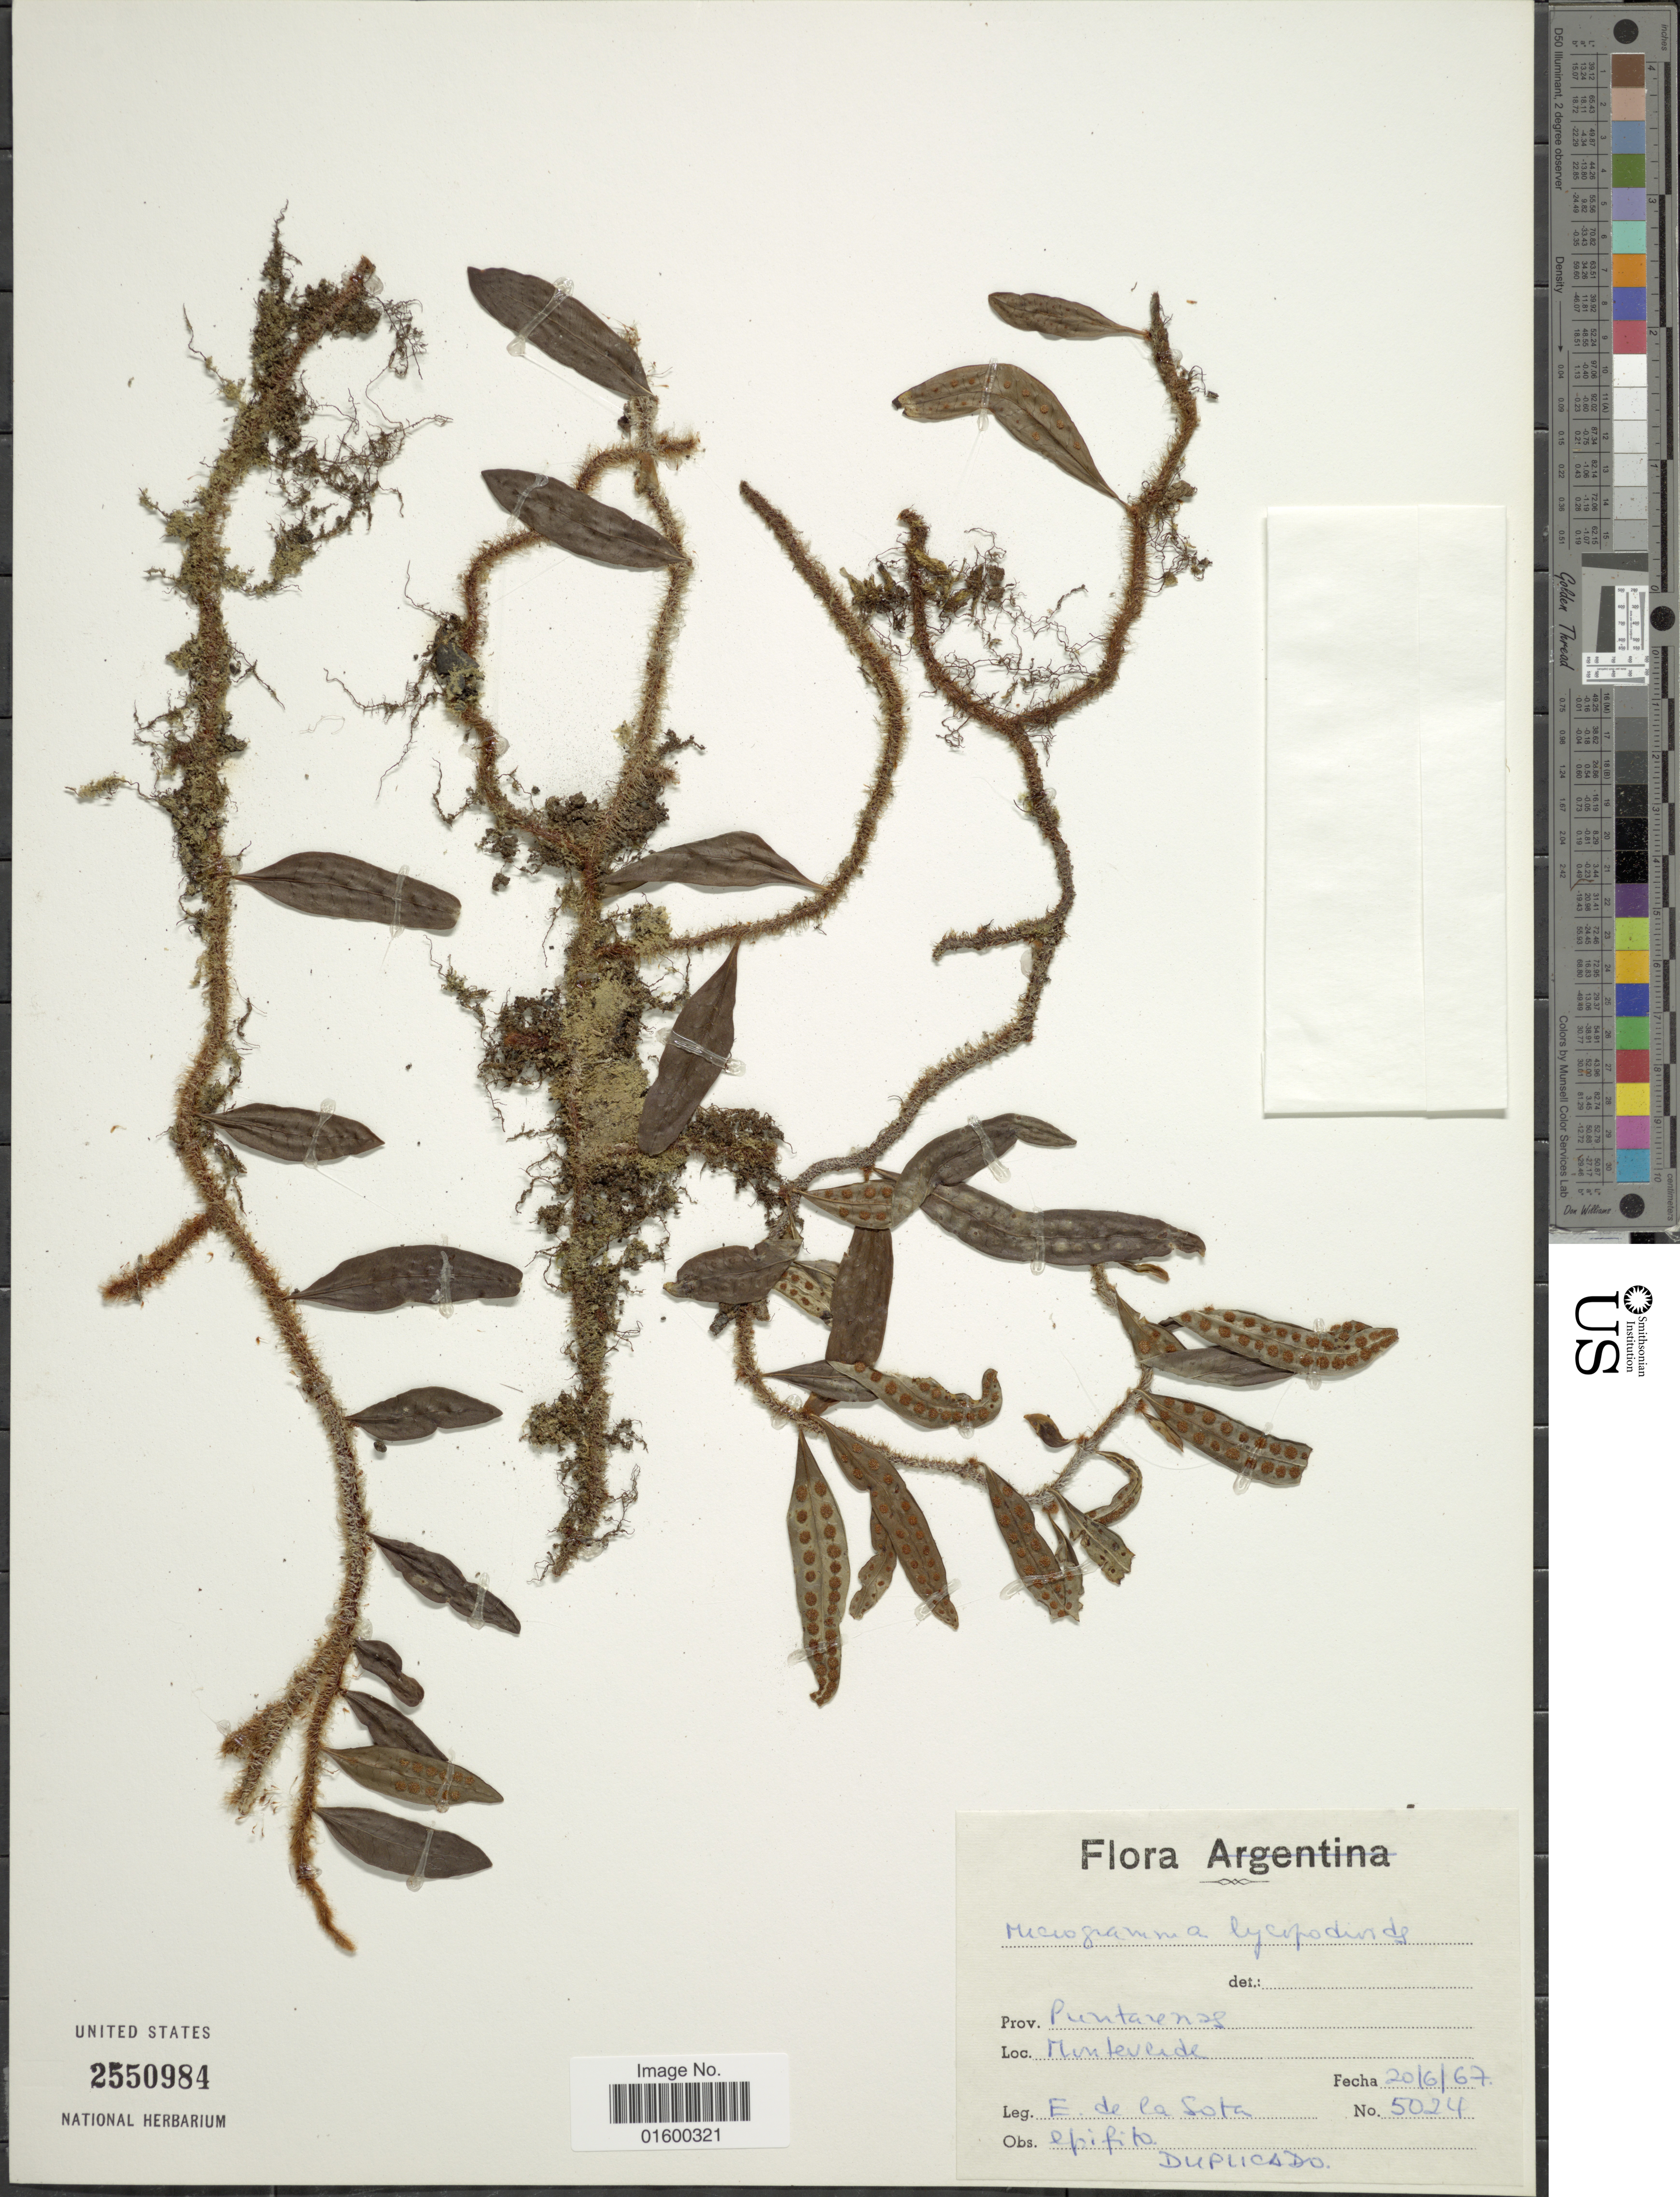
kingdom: Plantae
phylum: Tracheophyta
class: Polypodiopsida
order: Polypodiales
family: Polypodiaceae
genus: Microgramma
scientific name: Microgramma lycopodioides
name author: (L.) Copel.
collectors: E. R. de la Sota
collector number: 5024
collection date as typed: Transcribed d/m/y: 20/6/67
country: Costa Rica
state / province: Puntarenas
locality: Monteverde, prov. Puntarenas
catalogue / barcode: US 2550984